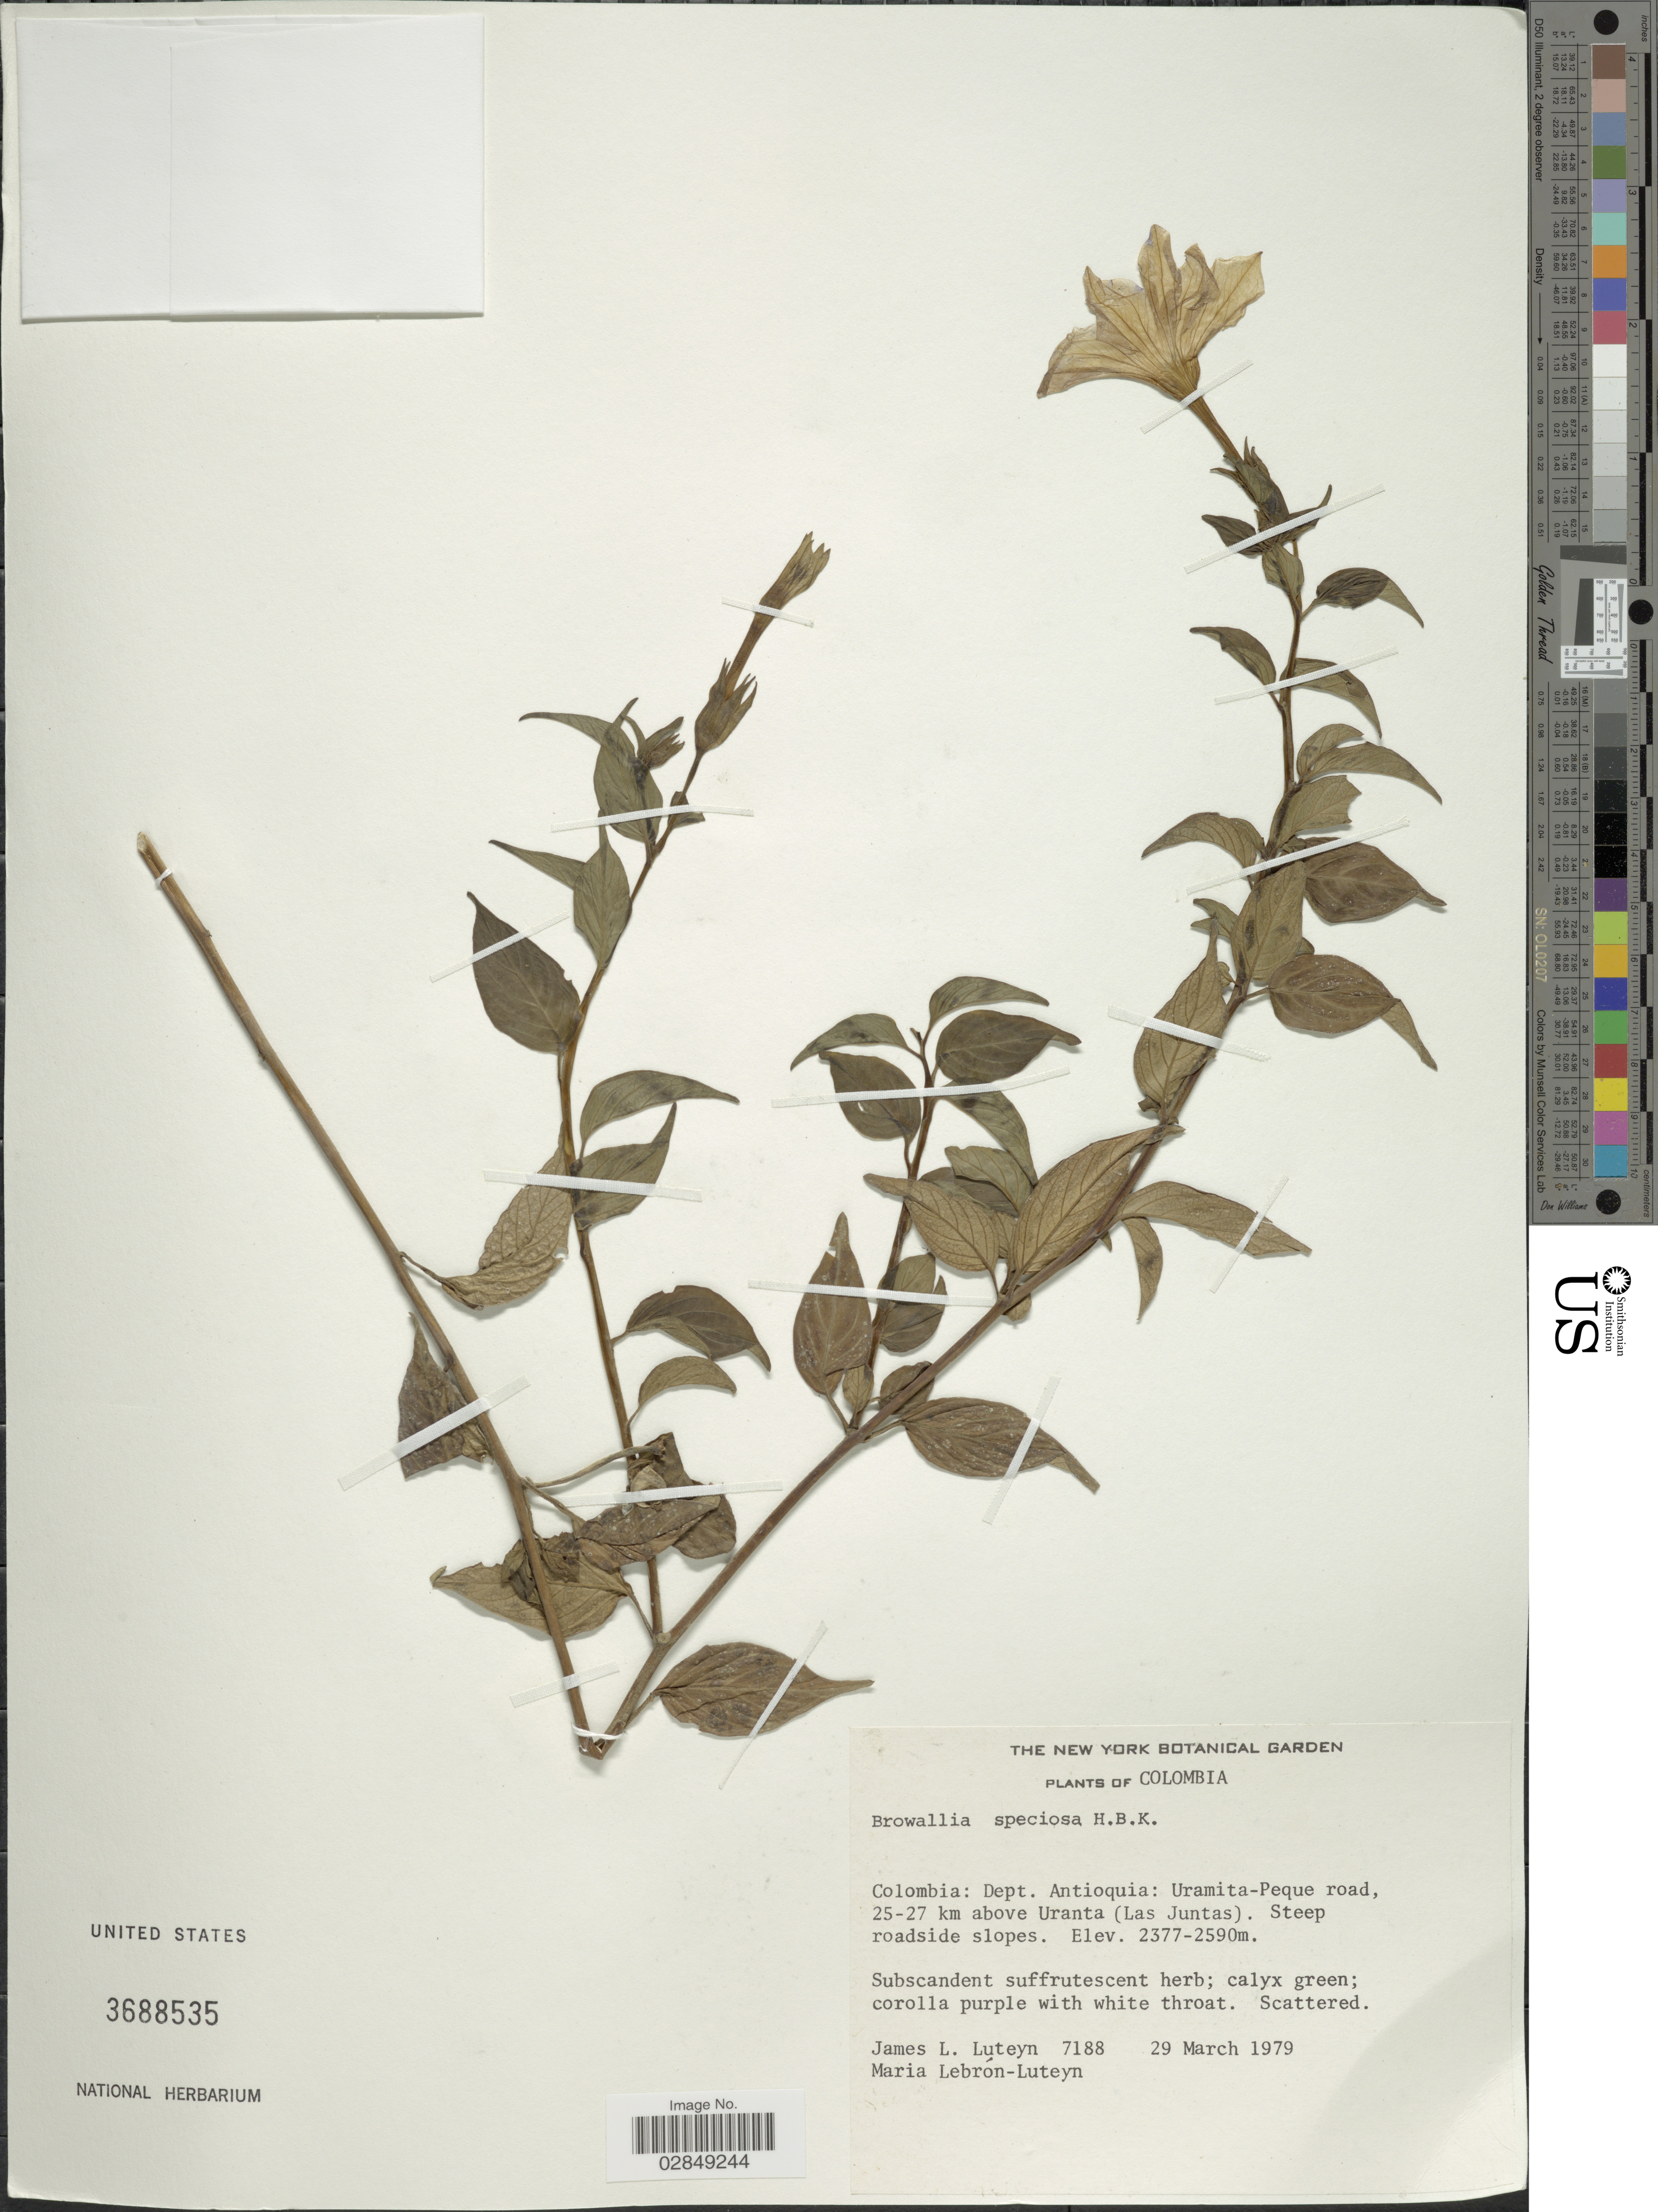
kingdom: Plantae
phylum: Tracheophyta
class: Magnoliopsida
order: Solanales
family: Solanaceae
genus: Browallia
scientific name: Browallia speciosa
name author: Hook.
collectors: J. L. Luteyn & M. L. Lebrón-Luteyn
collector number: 7188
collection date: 1979-03-29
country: Colombia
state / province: Antioquia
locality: Dept. Antioquia: Uramita-Peque road, 25-27 km above Uranta (Las Juntas).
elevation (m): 2377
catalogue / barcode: US 3688535